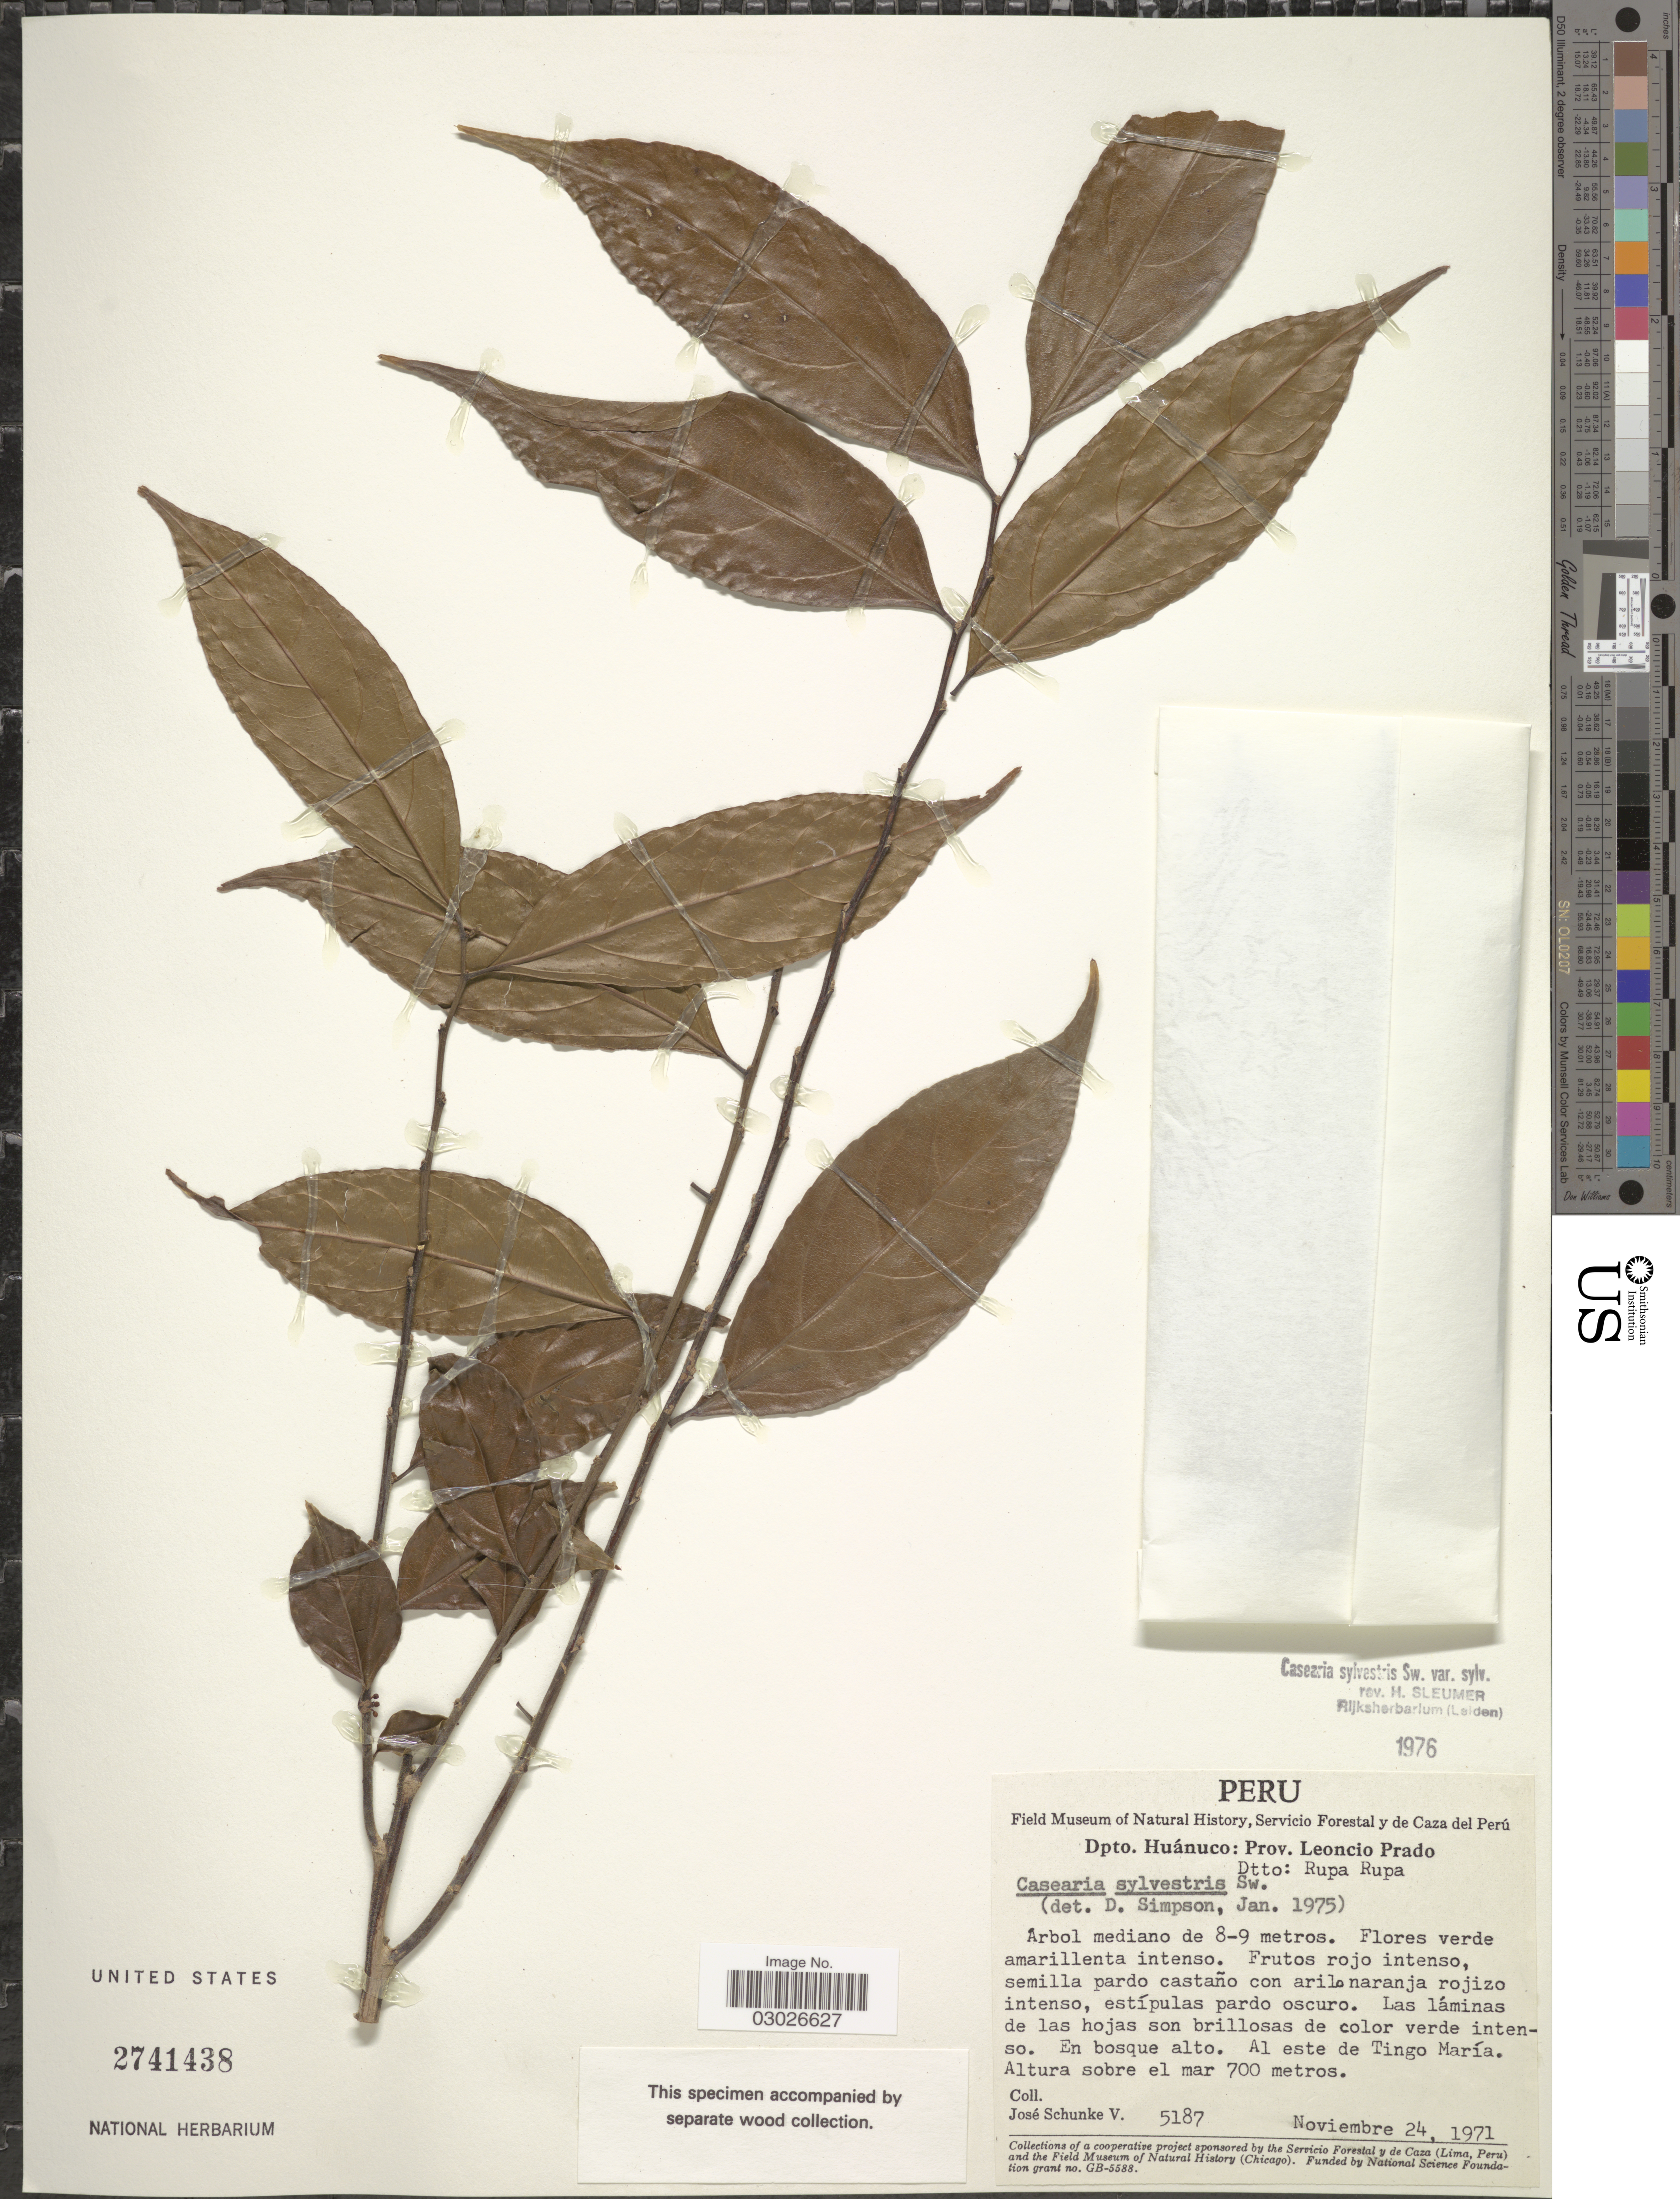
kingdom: Plantae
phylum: Tracheophyta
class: Magnoliopsida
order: Malpighiales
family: Salicaceae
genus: Casearia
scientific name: Casearia sylvestris var. sylvestris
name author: Sw.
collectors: J. Schunke Vigo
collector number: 5187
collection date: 1971-11-24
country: Peru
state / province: Huánuco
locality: Dpto. Huánuco: Prov. Leoncio Prado, Dtto: Rupa Rupa, Al este de Tingo María.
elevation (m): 700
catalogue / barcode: US 2741438